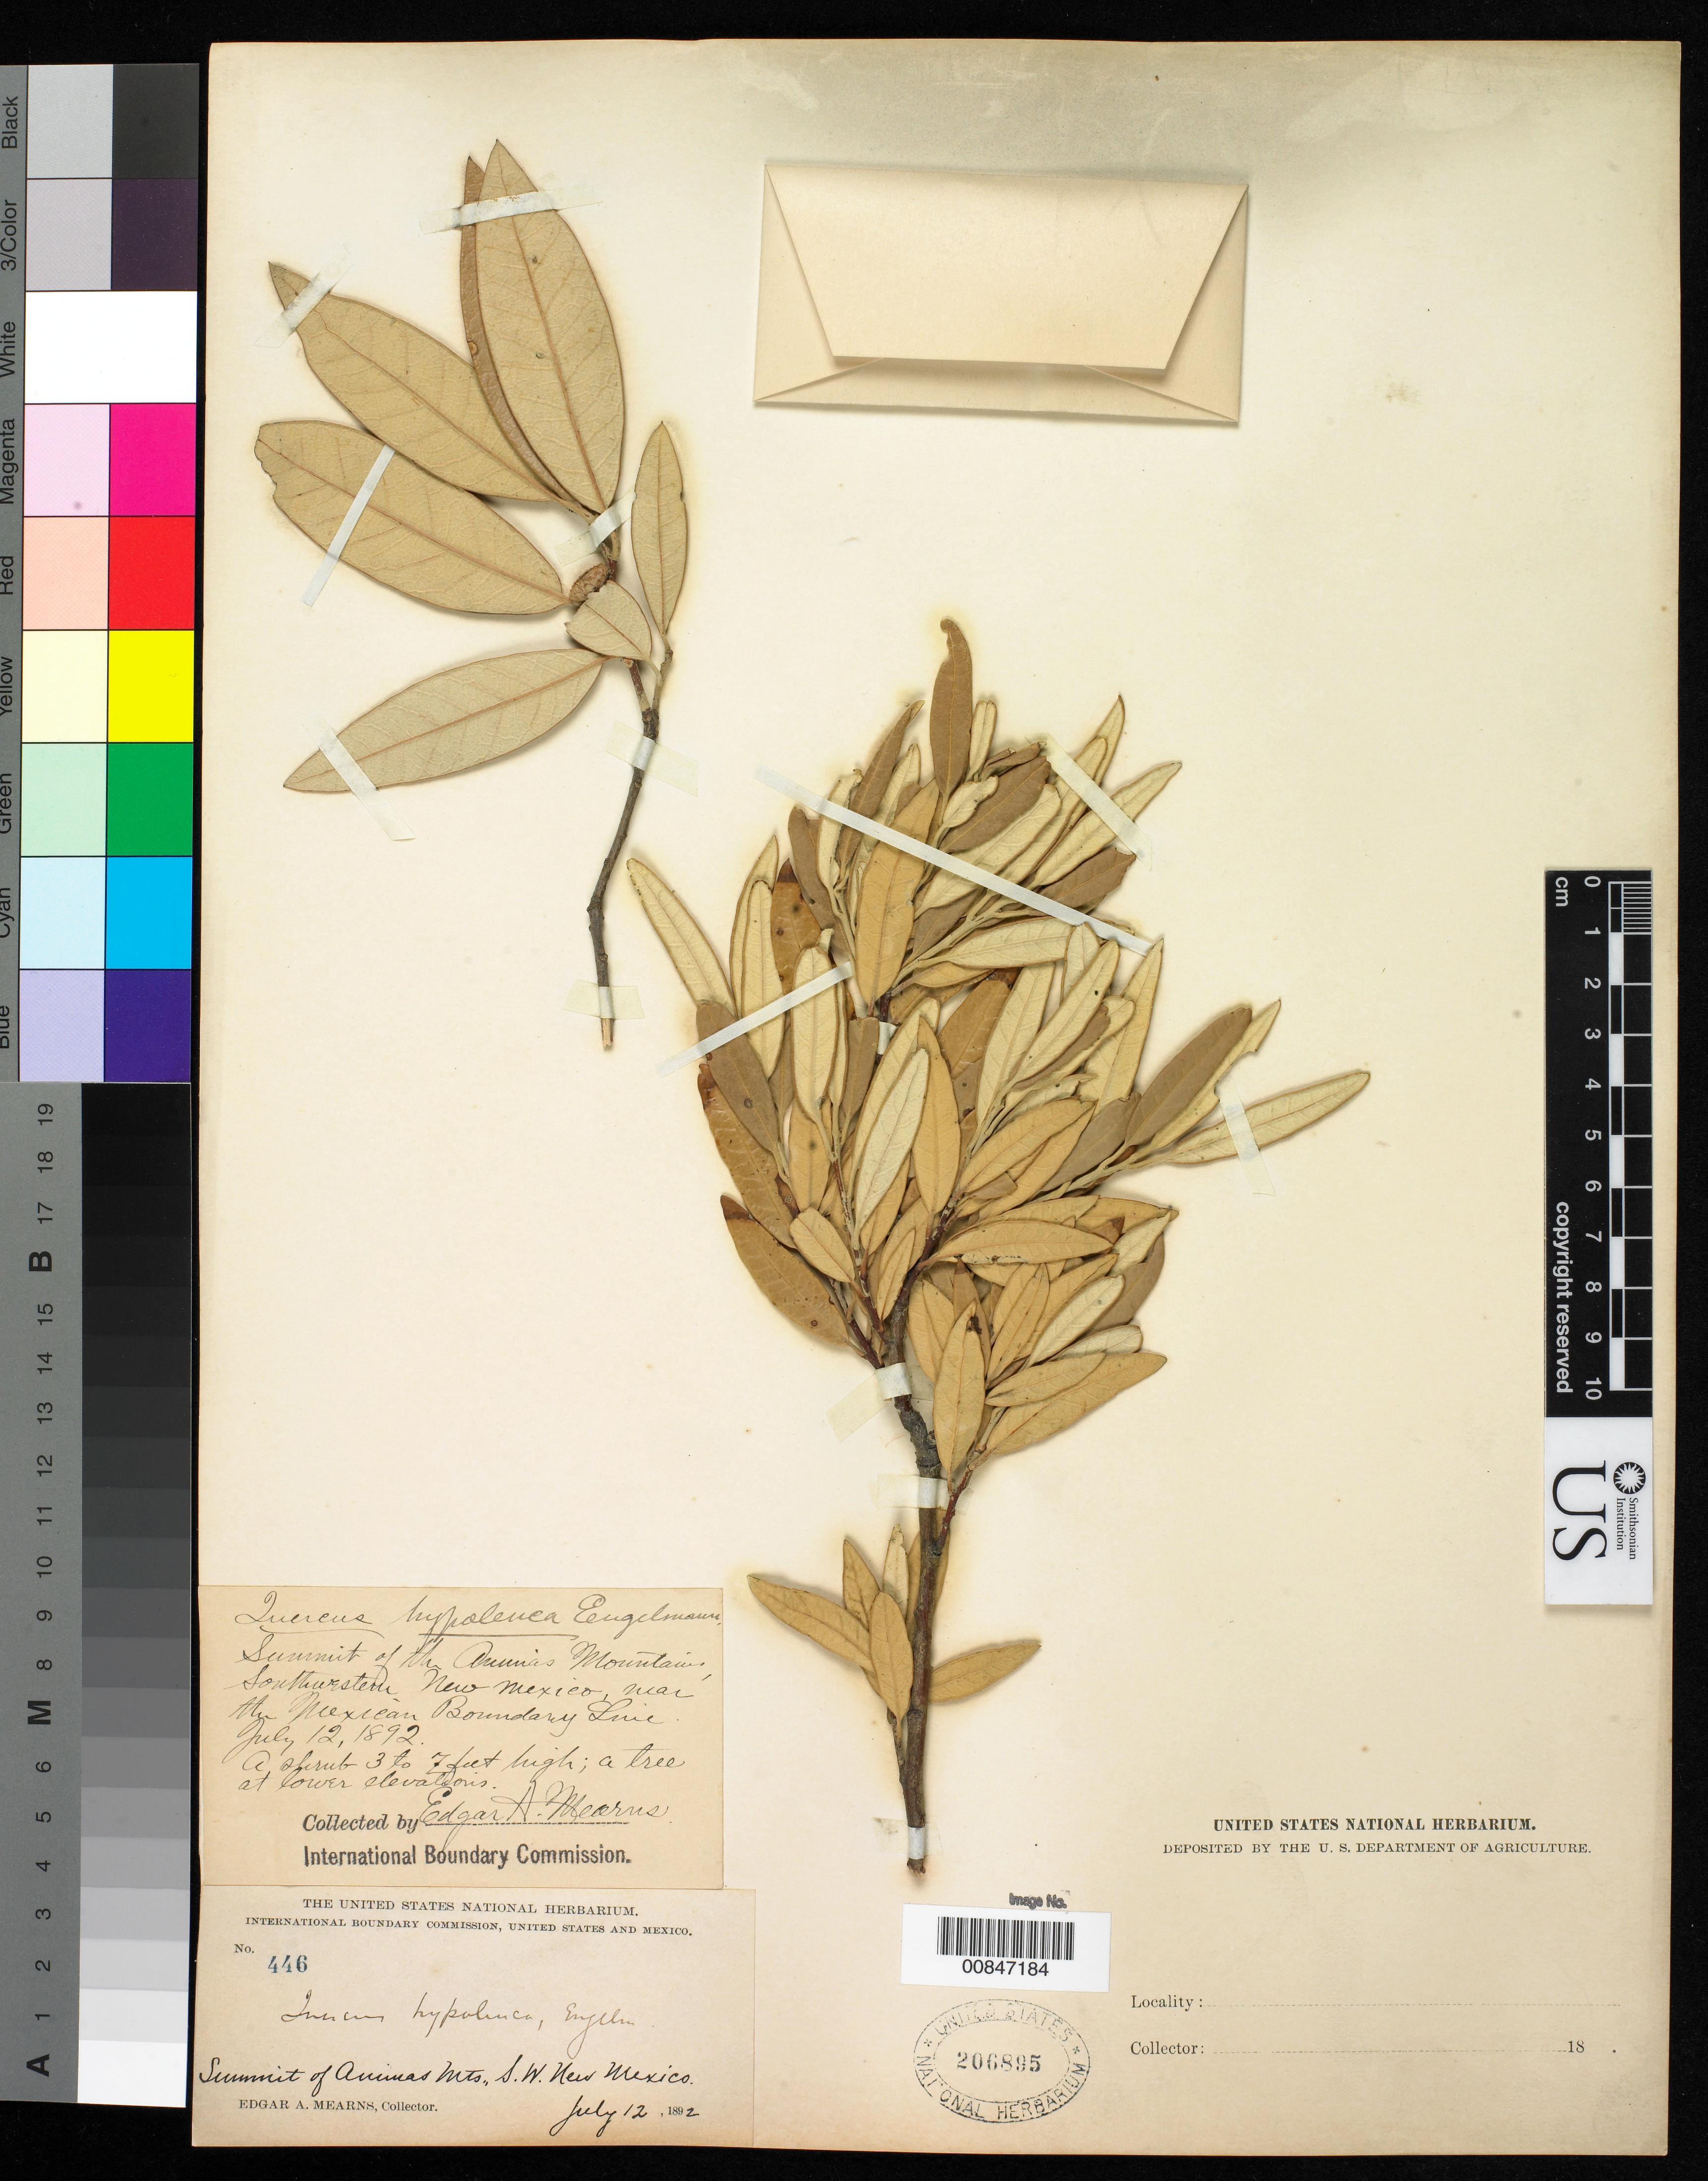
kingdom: Plantae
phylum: Tracheophyta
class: Magnoliopsida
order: Fagales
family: Fagaceae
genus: Quercus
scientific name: Quercus hypoleucoides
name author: A. Camus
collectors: E. A. Mearns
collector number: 446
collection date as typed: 12 Jul 1892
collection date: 1892-07-12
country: United States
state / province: New Mexico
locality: Summit of Animas Mts., SW New Mexico, near the Mexican boundary line.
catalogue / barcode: US 206895